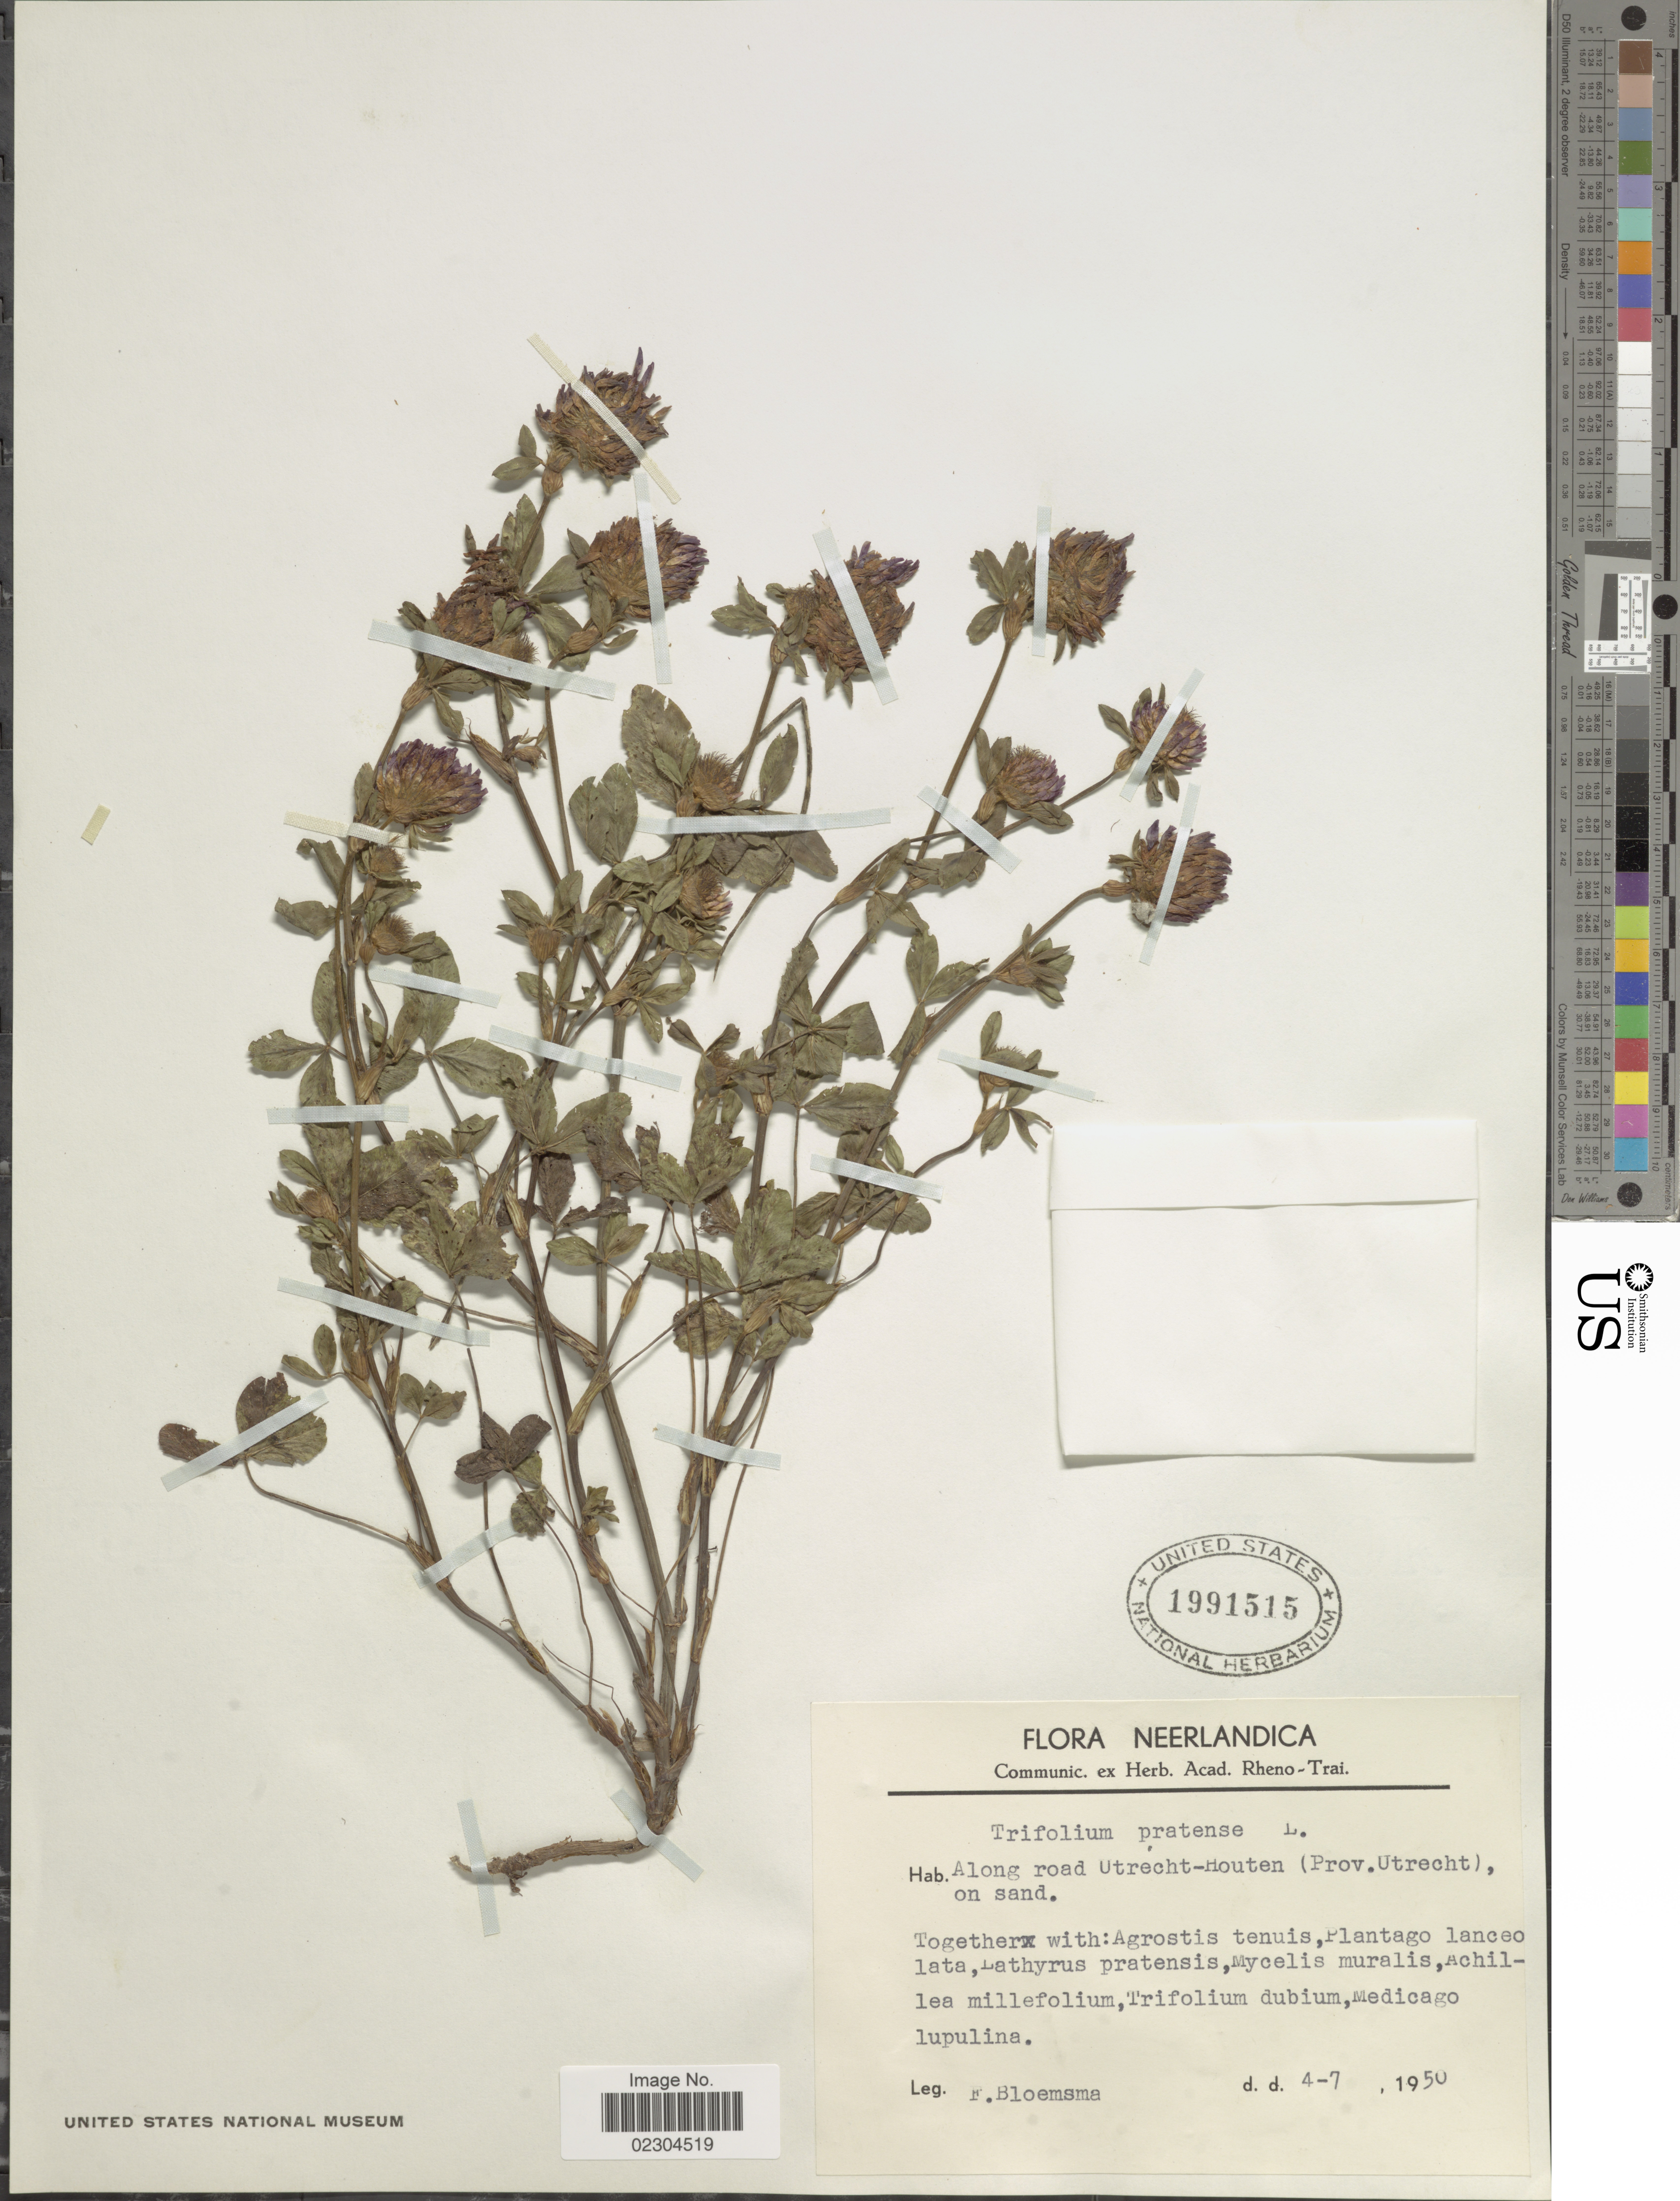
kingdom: Plantae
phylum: Tracheophyta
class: Magnoliopsida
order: Fabales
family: Fabaceae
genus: Trifolium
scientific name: Trifolium pratense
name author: L.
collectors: F. Bloemsma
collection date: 1950-07-04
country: Netherlands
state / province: Utrecht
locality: Along road Utrecht-Houten (Prov. Utrecht) on sand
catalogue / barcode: US 1991515